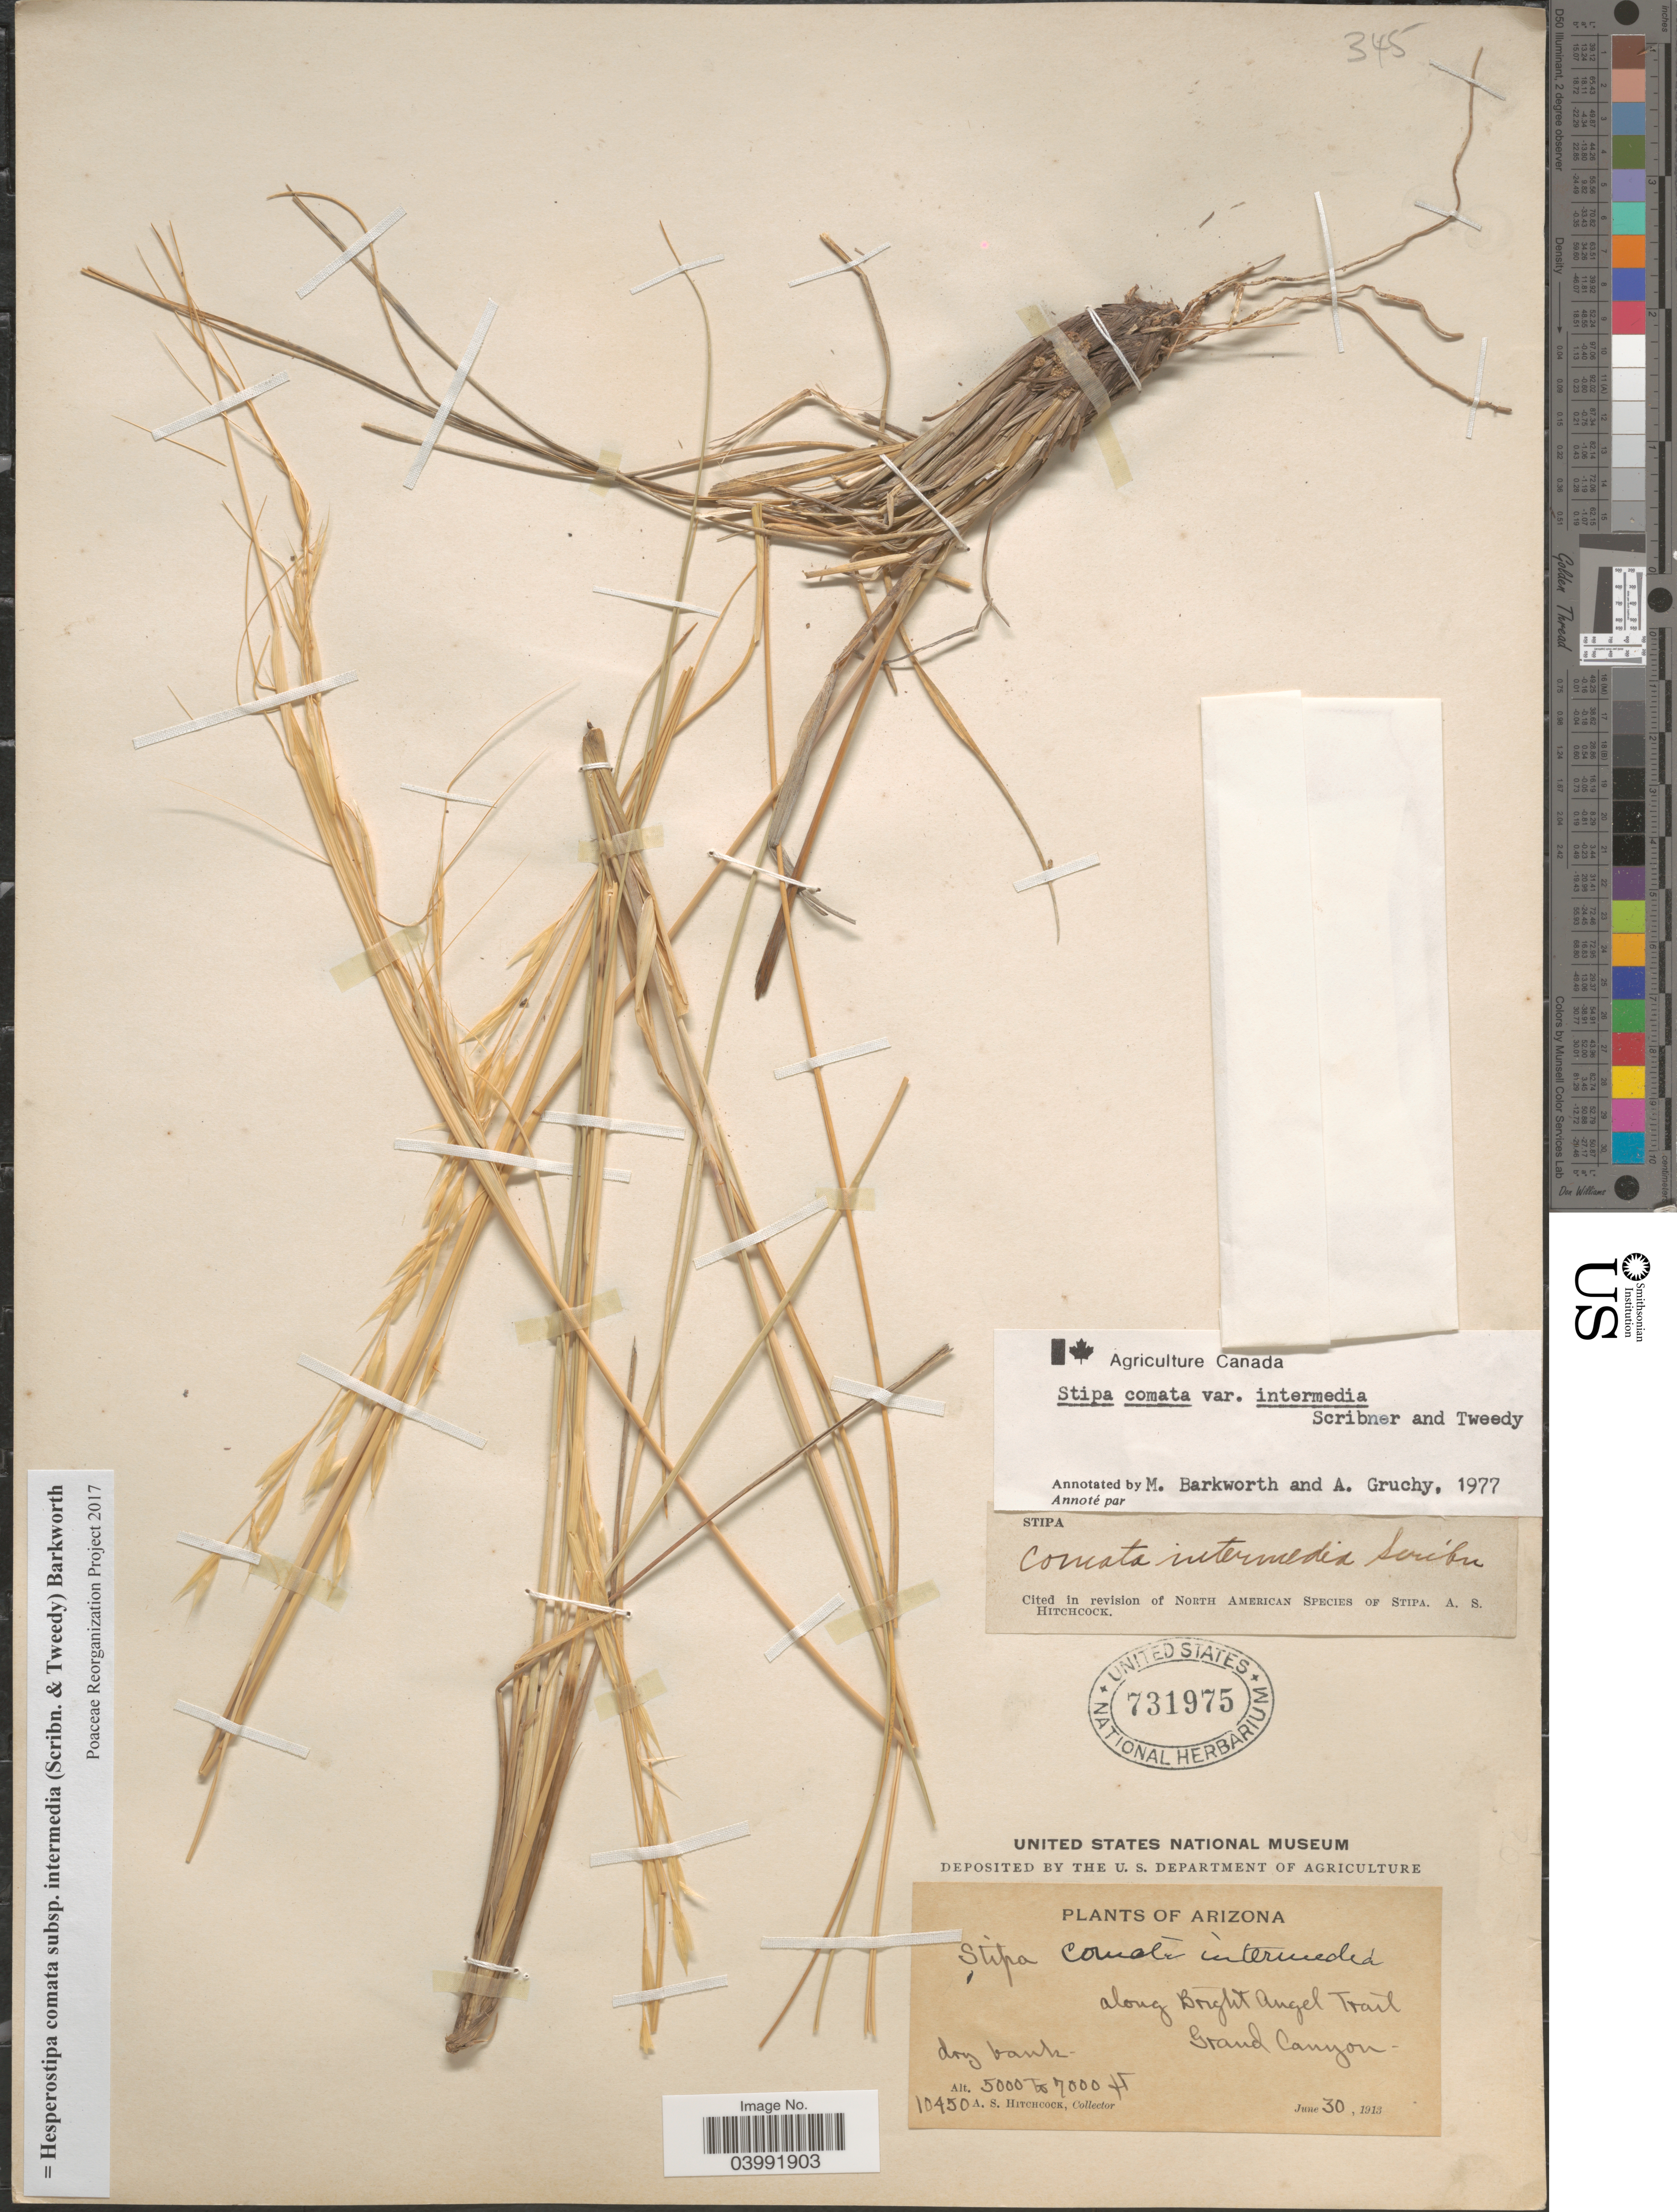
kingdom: Plantae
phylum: Tracheophyta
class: Liliopsida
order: Poales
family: Poaceae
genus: Hesperostipa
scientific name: Hesperostipa comata subsp. intermedia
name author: (Scribn. & Tweedy) Barkworth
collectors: A. S. Hitchcock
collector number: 10450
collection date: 1913-06-30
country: United States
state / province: Arizona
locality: Along Bright Angel Trail. Dry bank. Grand Canyon.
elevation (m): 1524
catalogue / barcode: US 731975